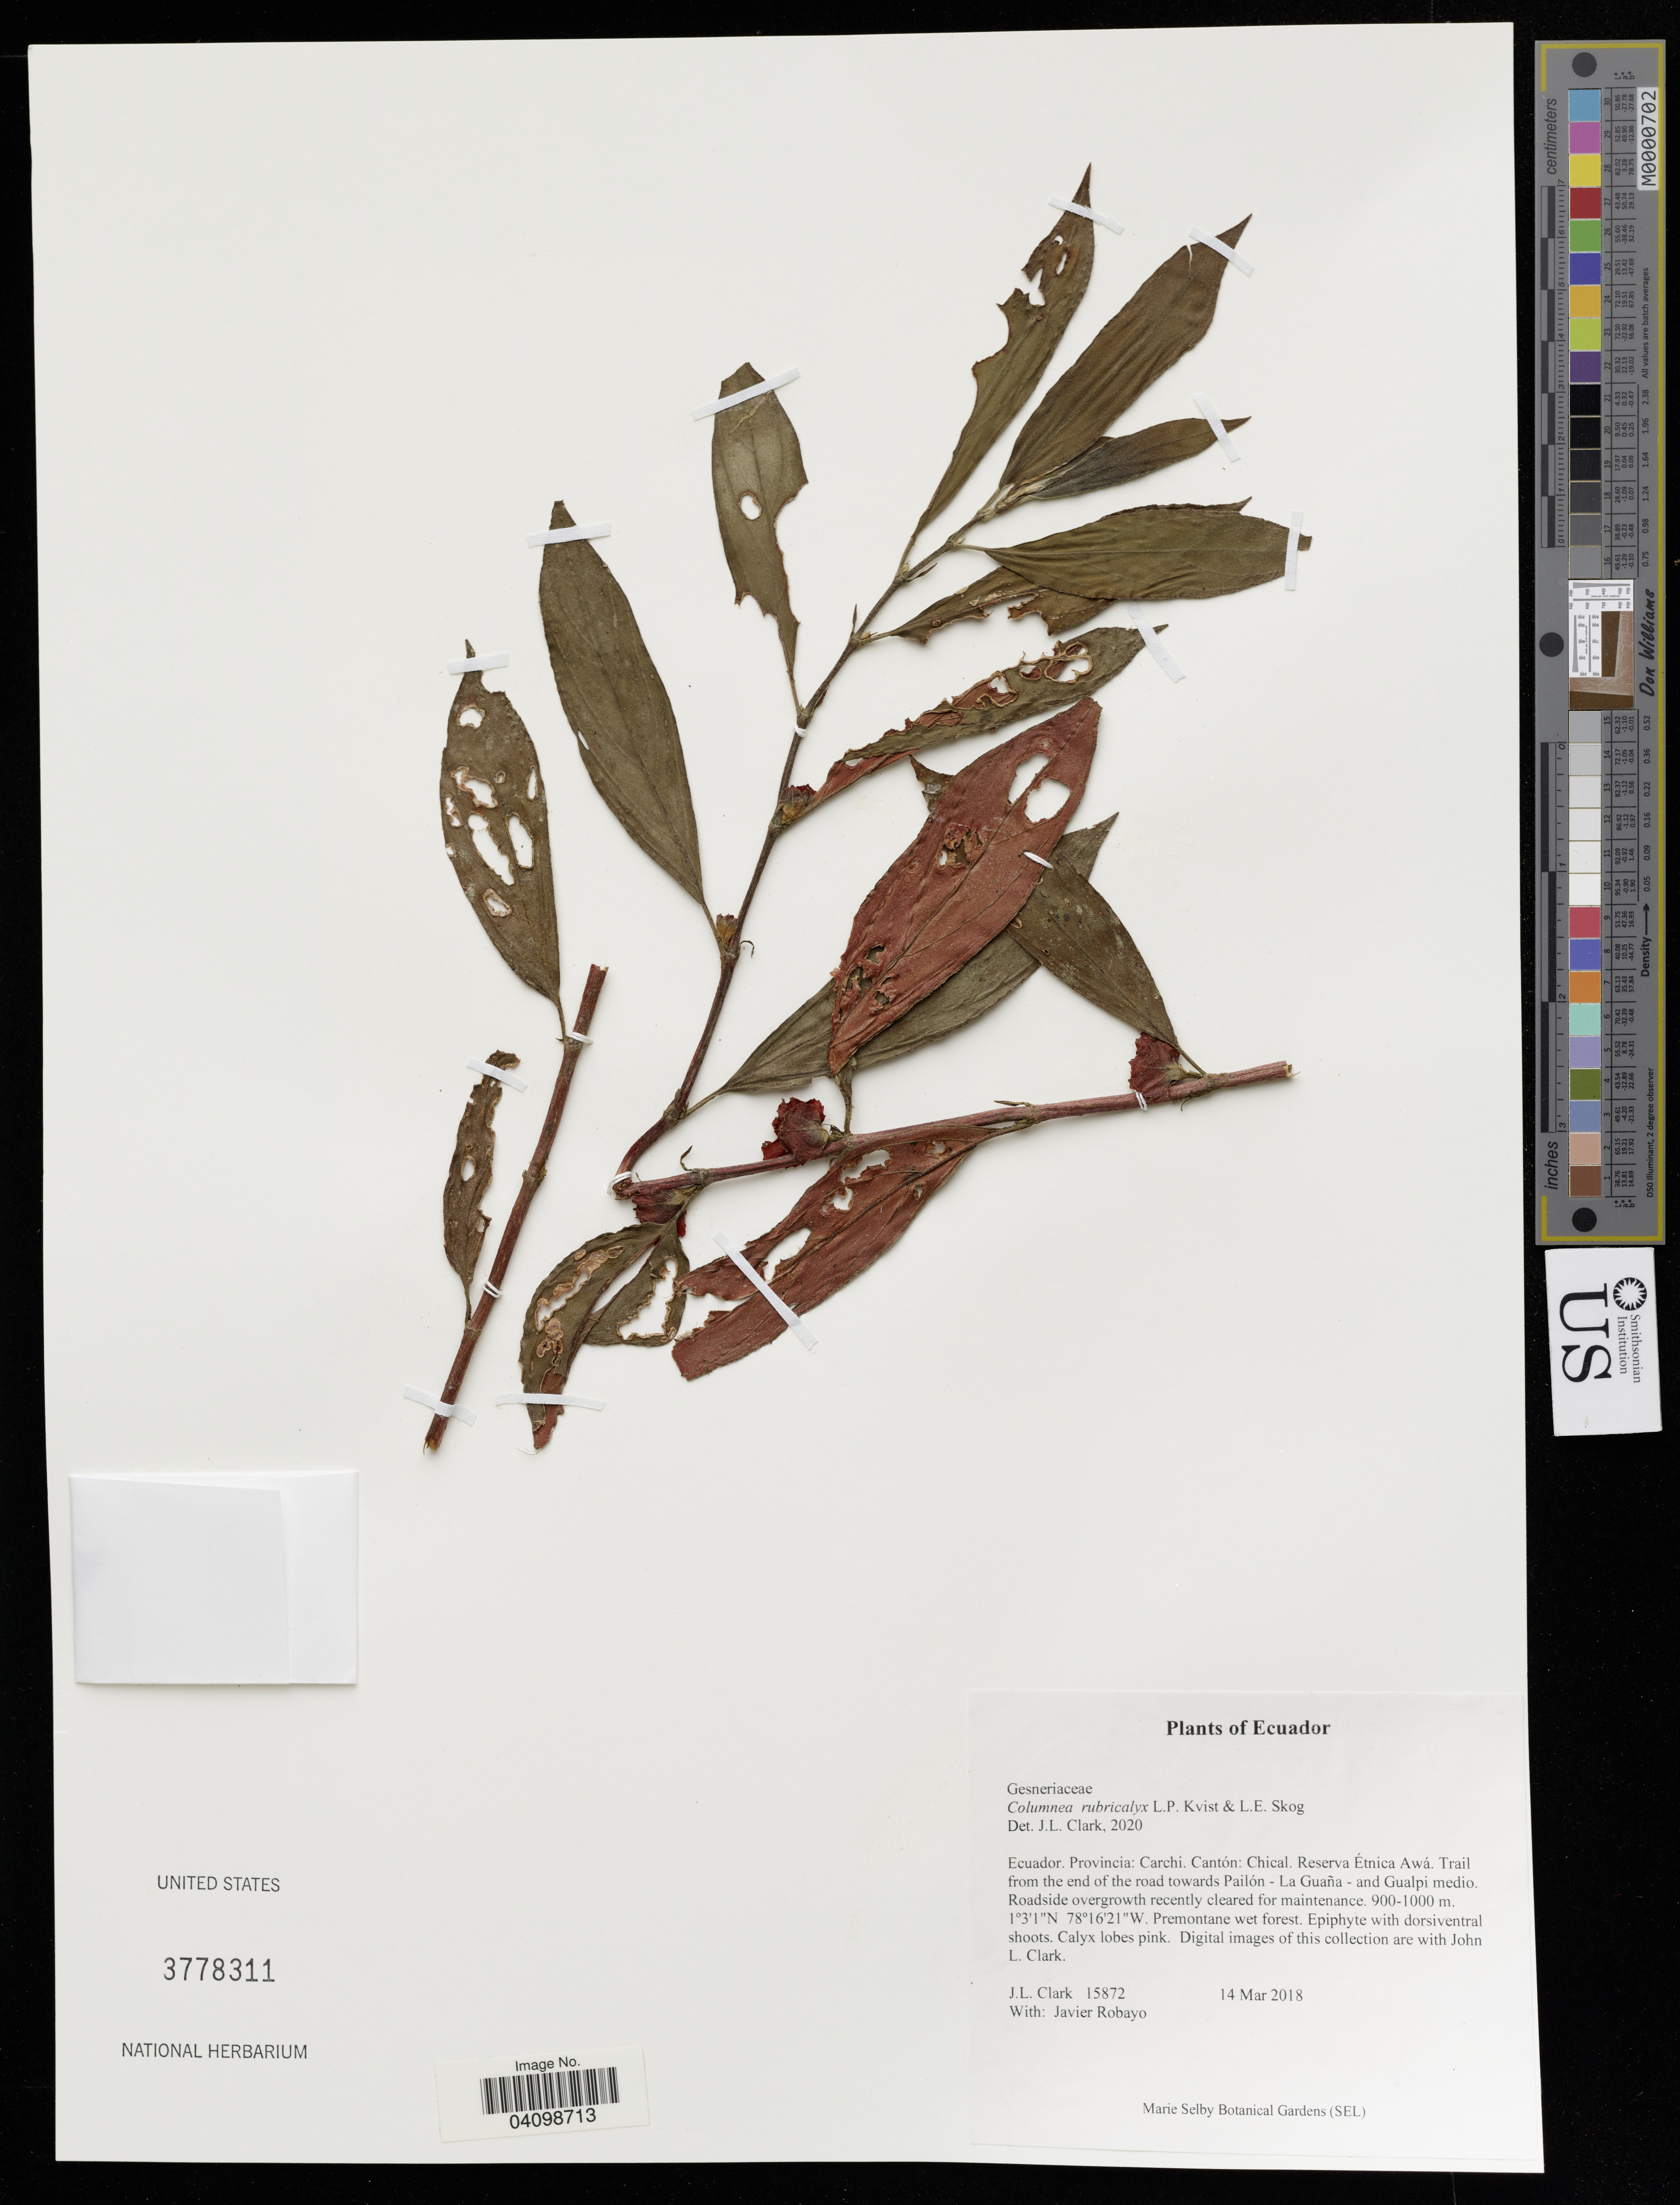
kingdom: Plantae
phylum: Tracheophyta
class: Magnoliopsida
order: Lamiales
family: Gesneriaceae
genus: Columnea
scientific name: Columnea rubricalyx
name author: L.P. Kvist & L.E. Skog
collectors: J. Clark & J. Robayo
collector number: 15872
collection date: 2018-03-14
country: Ecuador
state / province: Carchi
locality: Cantón: Chical. Reserva Étnica Awá. Trail from the end of the road towards Pailón - La Guaña - and Gualpi medio.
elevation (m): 900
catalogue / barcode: US 3778311